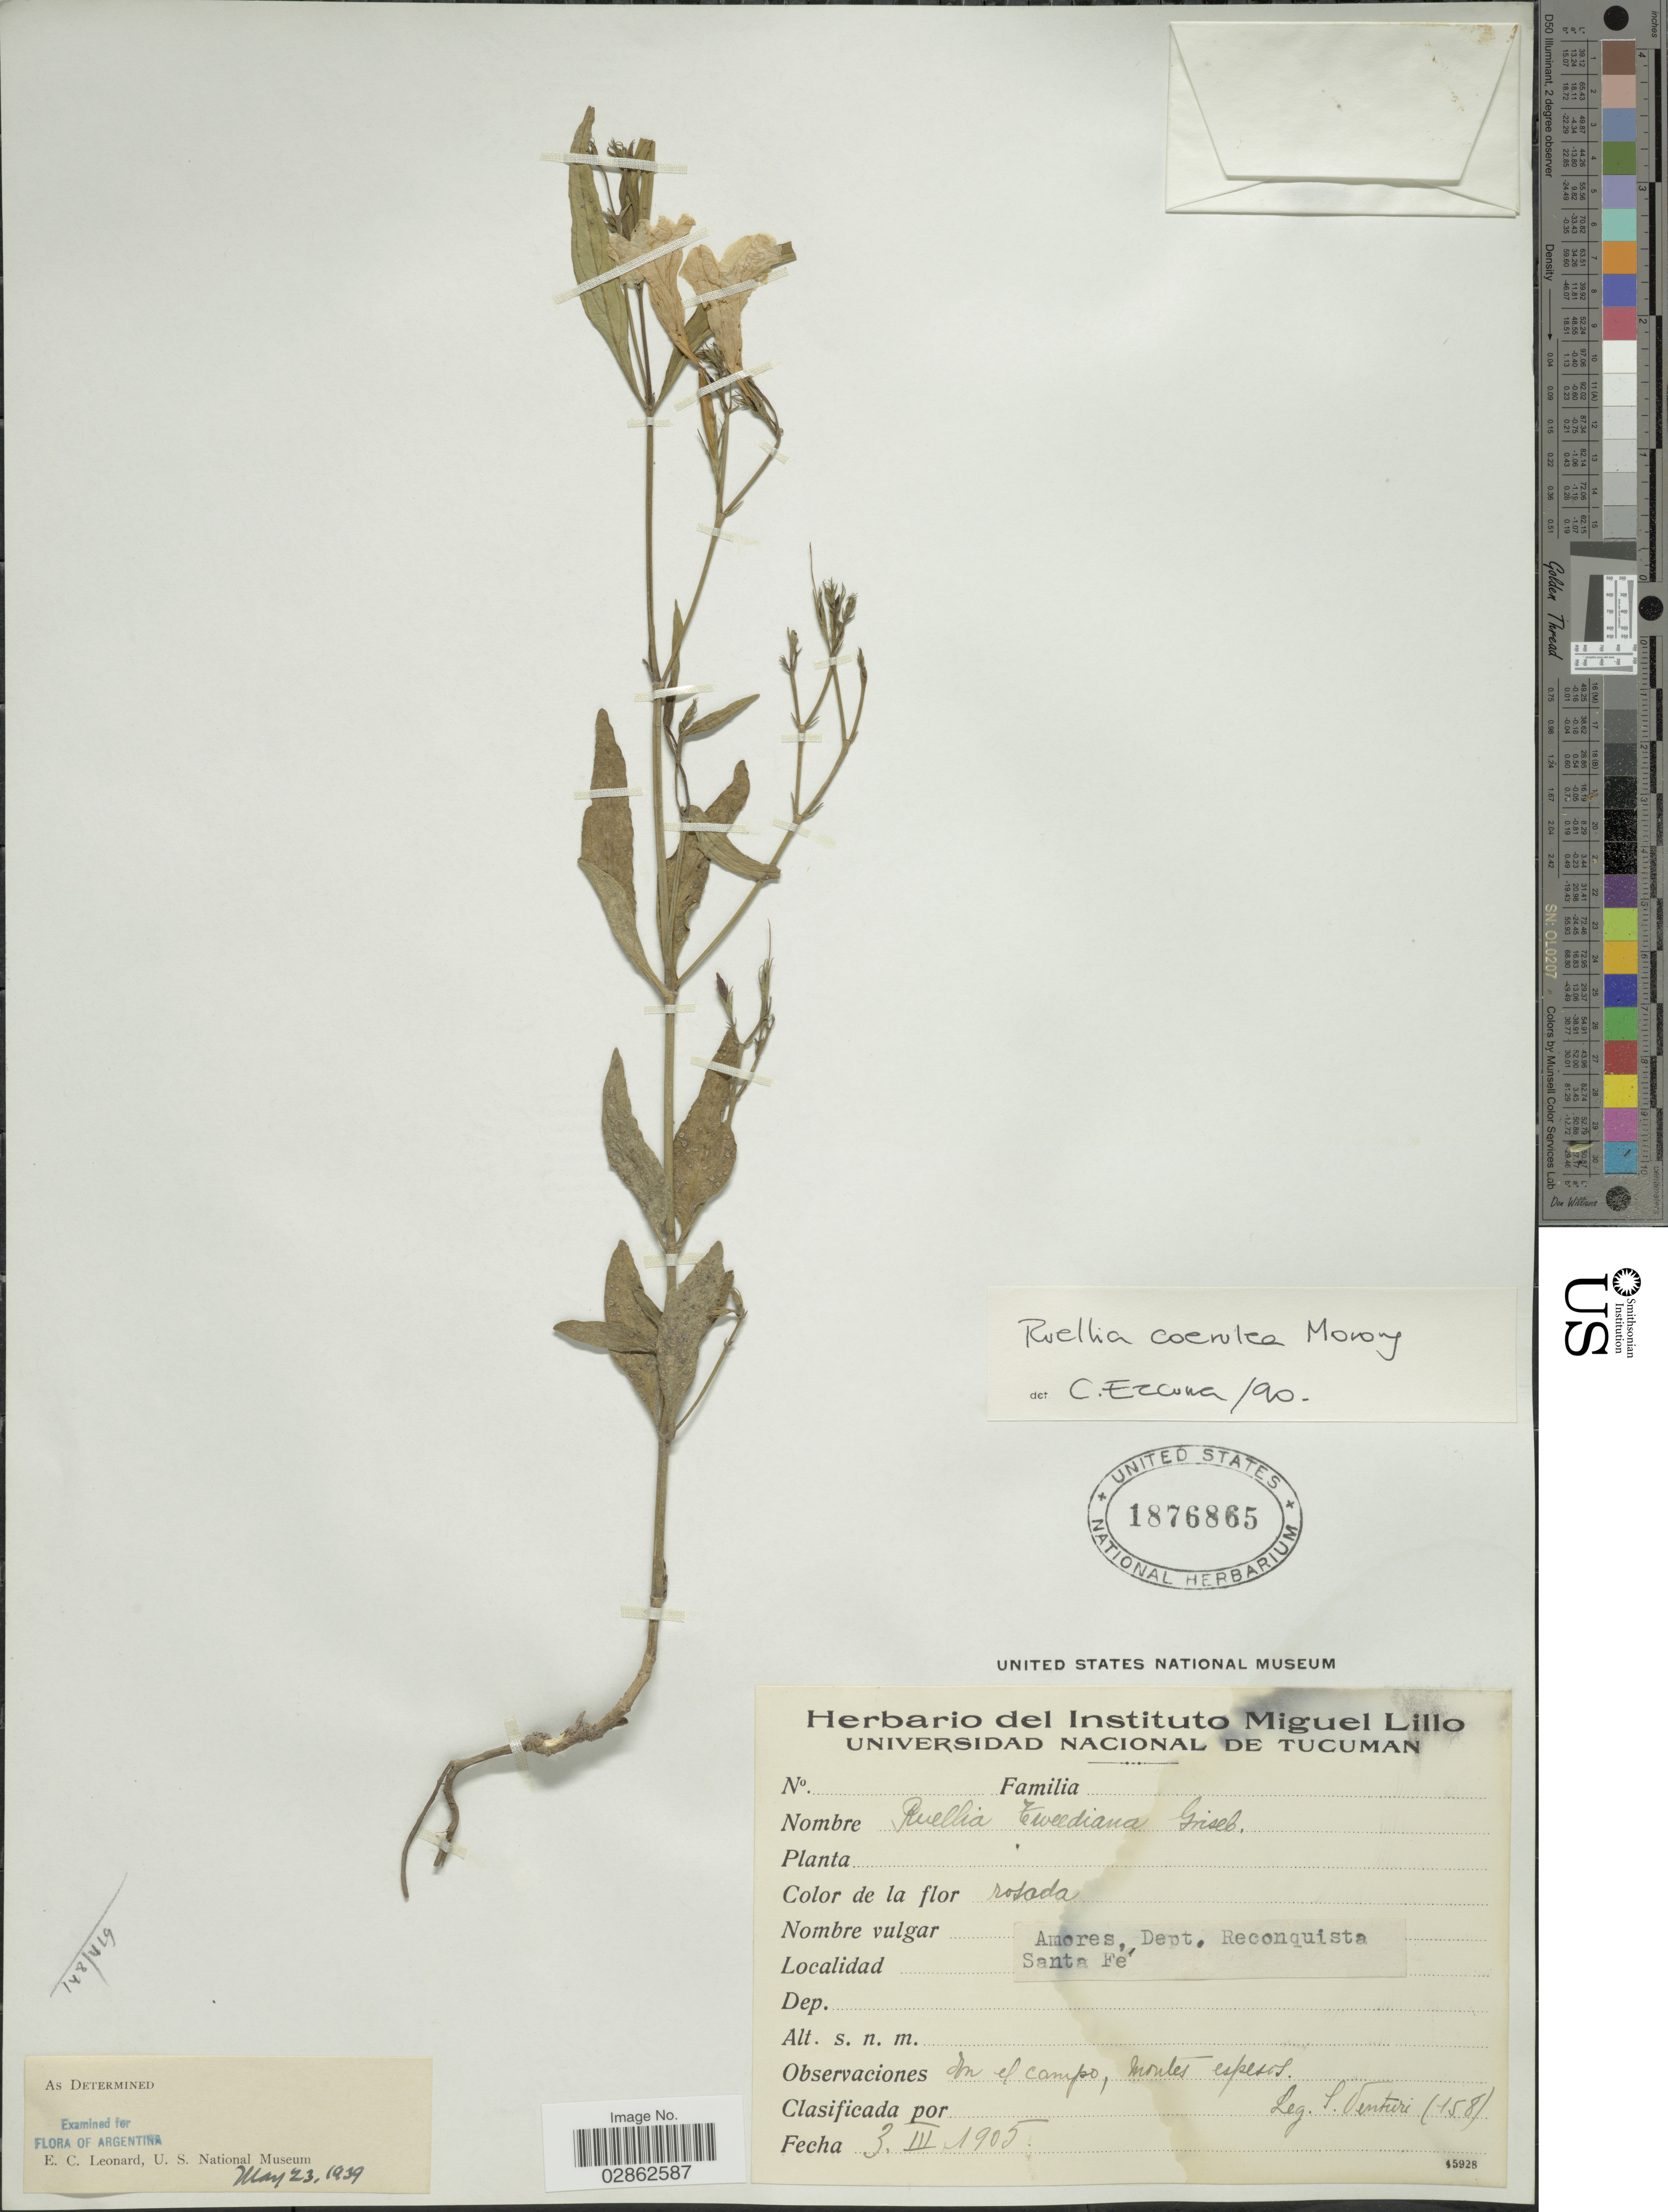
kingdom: Plantae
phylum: Tracheophyta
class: Magnoliopsida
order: Lamiales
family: Acanthaceae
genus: Ruellia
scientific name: Ruellia coerulea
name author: Morong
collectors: S. Venturi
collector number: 158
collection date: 1905-03-03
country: Argentina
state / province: Santa Fe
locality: Amores, Dept. Reconquista.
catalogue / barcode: US 1876865